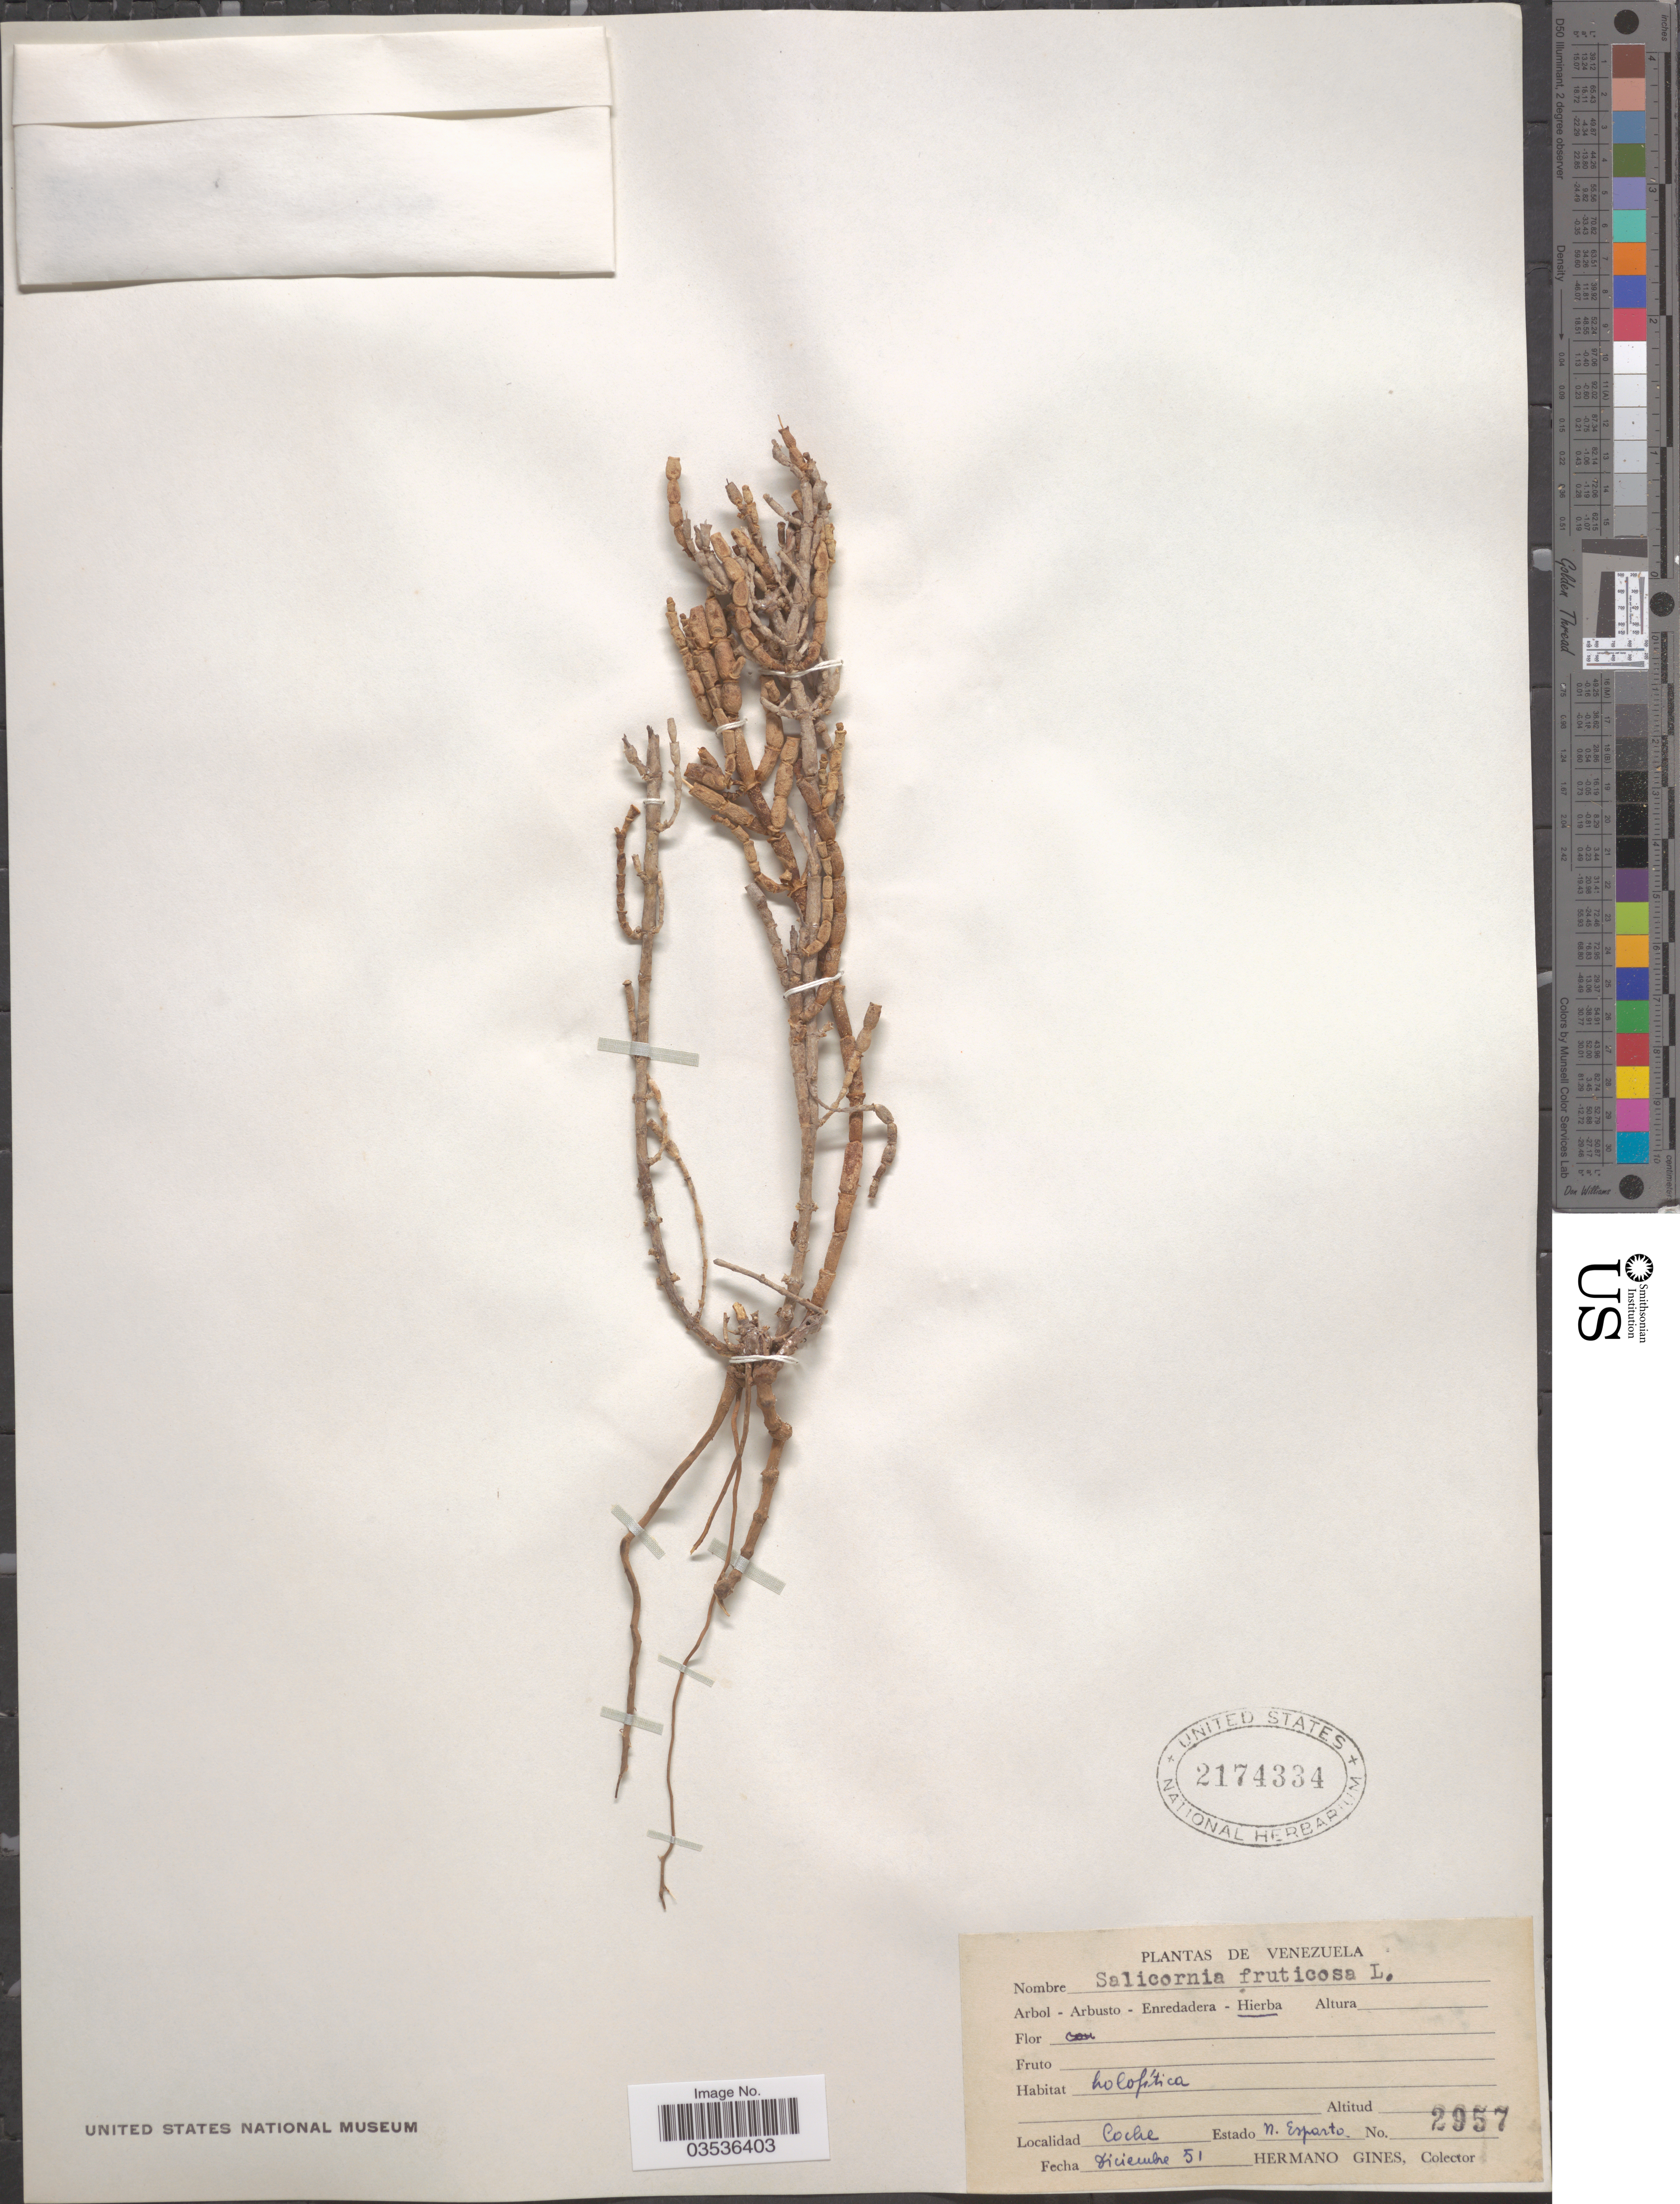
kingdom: Plantae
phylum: Tracheophyta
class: Magnoliopsida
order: Caryophyllales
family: Amaranthaceae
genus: Salicornia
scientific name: Salicornia fruticosa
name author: (L.) L.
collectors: Bro. Gines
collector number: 2957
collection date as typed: Transcribed d/m/y: /12/51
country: Venezuela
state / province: Nueva Esparta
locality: Coche.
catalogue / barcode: US 2174334